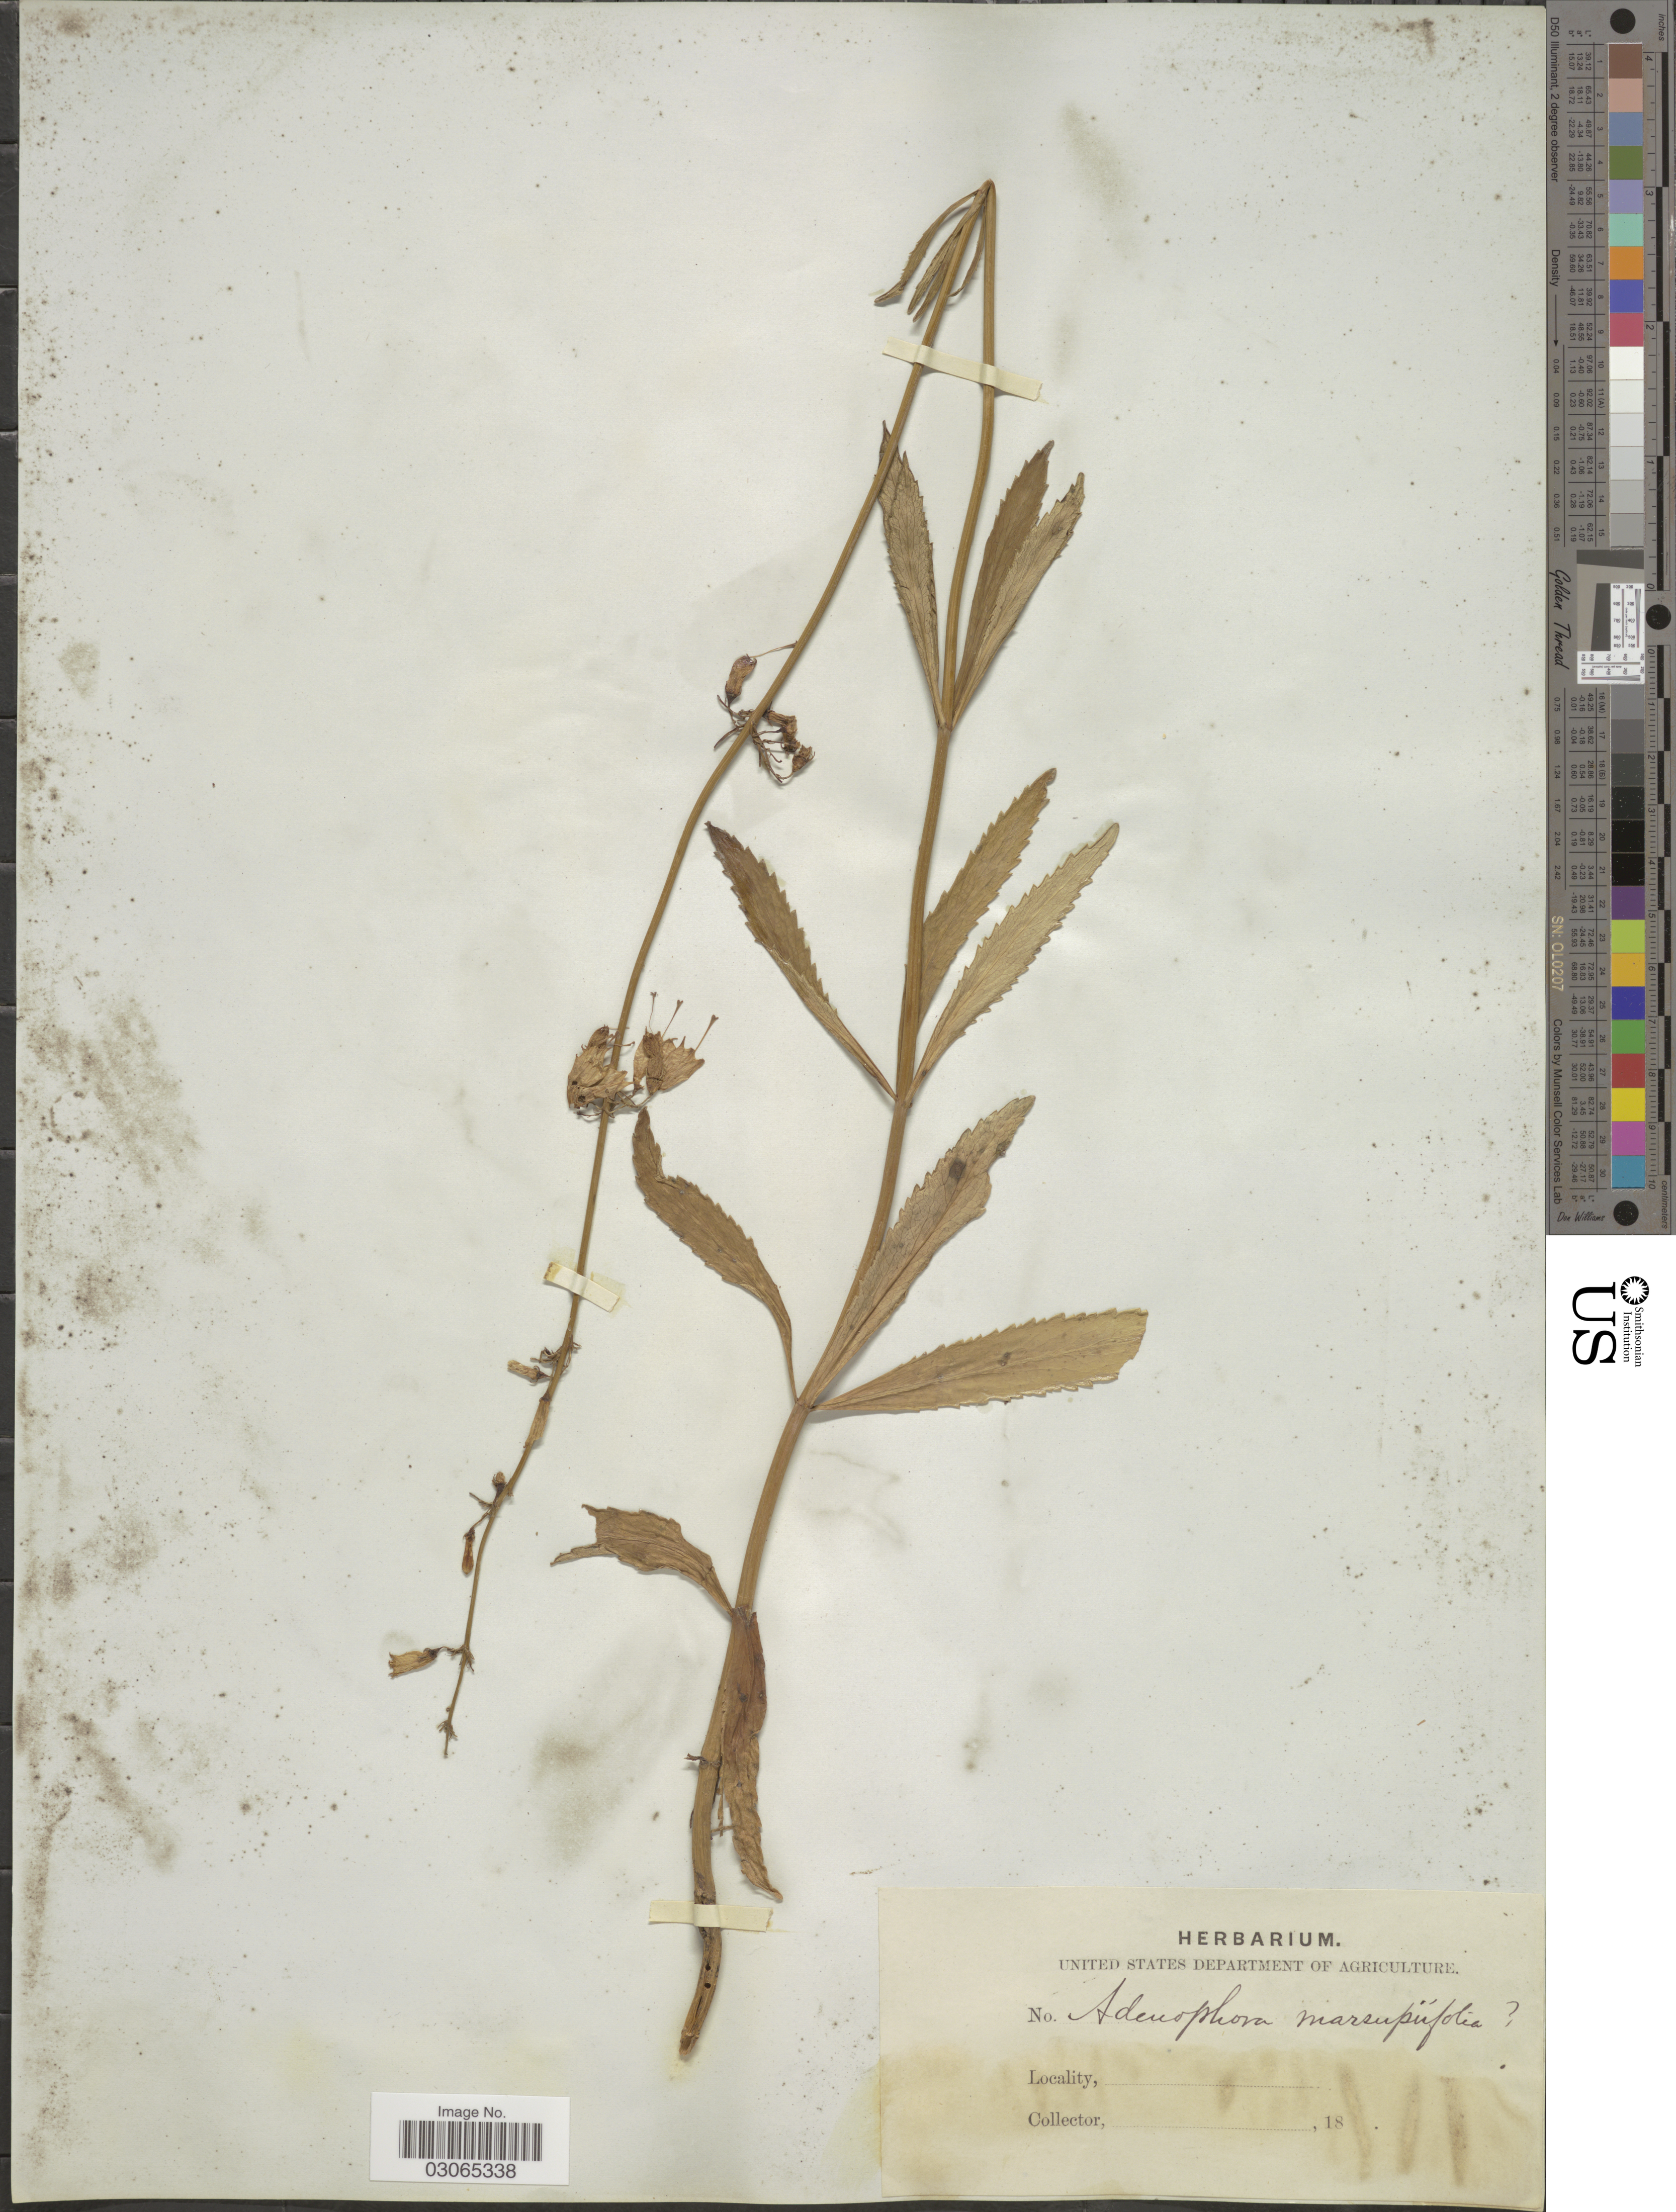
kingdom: Plantae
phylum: Tracheophyta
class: Magnoliopsida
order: Asterales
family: Campanulaceae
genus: Adenophora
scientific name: Adenophora marsupiiflora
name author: Fisch.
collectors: ex herb. U. S. Department of Agriculture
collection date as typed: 18